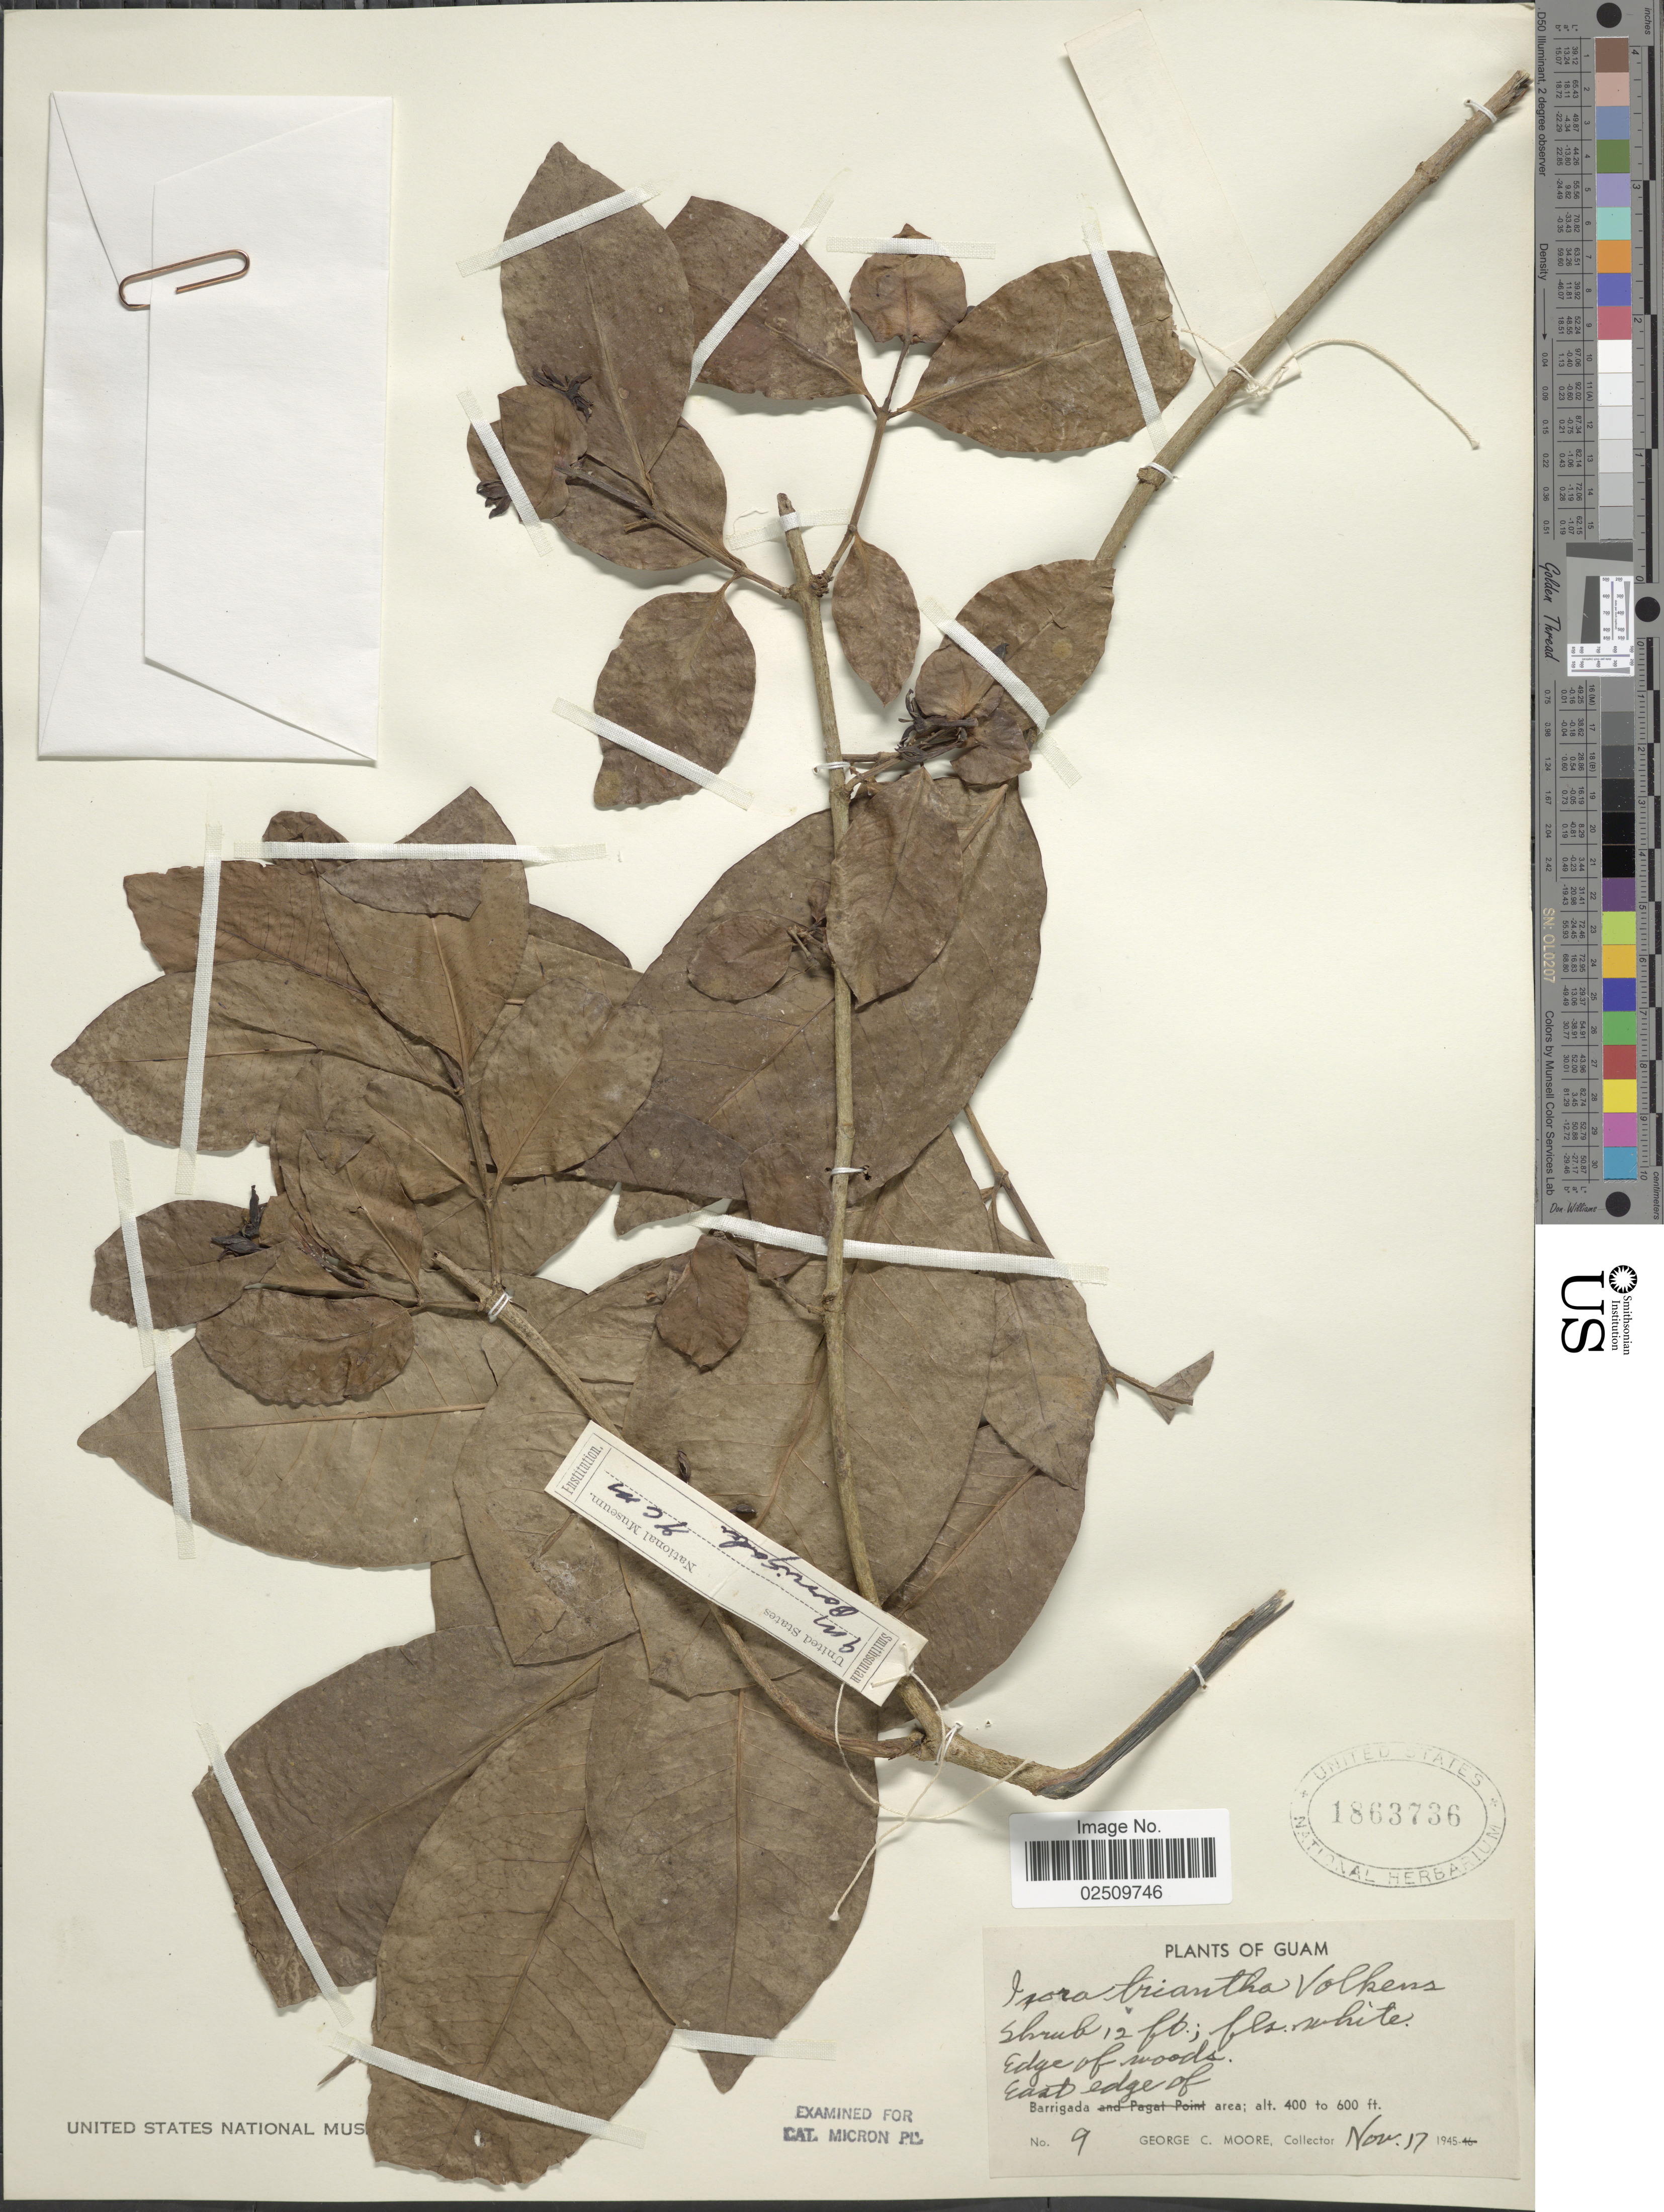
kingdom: Plantae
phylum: Tracheophyta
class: Magnoliopsida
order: Gentianales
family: Rubiaceae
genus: Ixora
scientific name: Ixora triantha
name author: Volkens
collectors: G. C. Moore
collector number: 9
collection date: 1945-11-17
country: Guam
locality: Edge of woods, East edge of Barrigada area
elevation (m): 122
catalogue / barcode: US 1863736